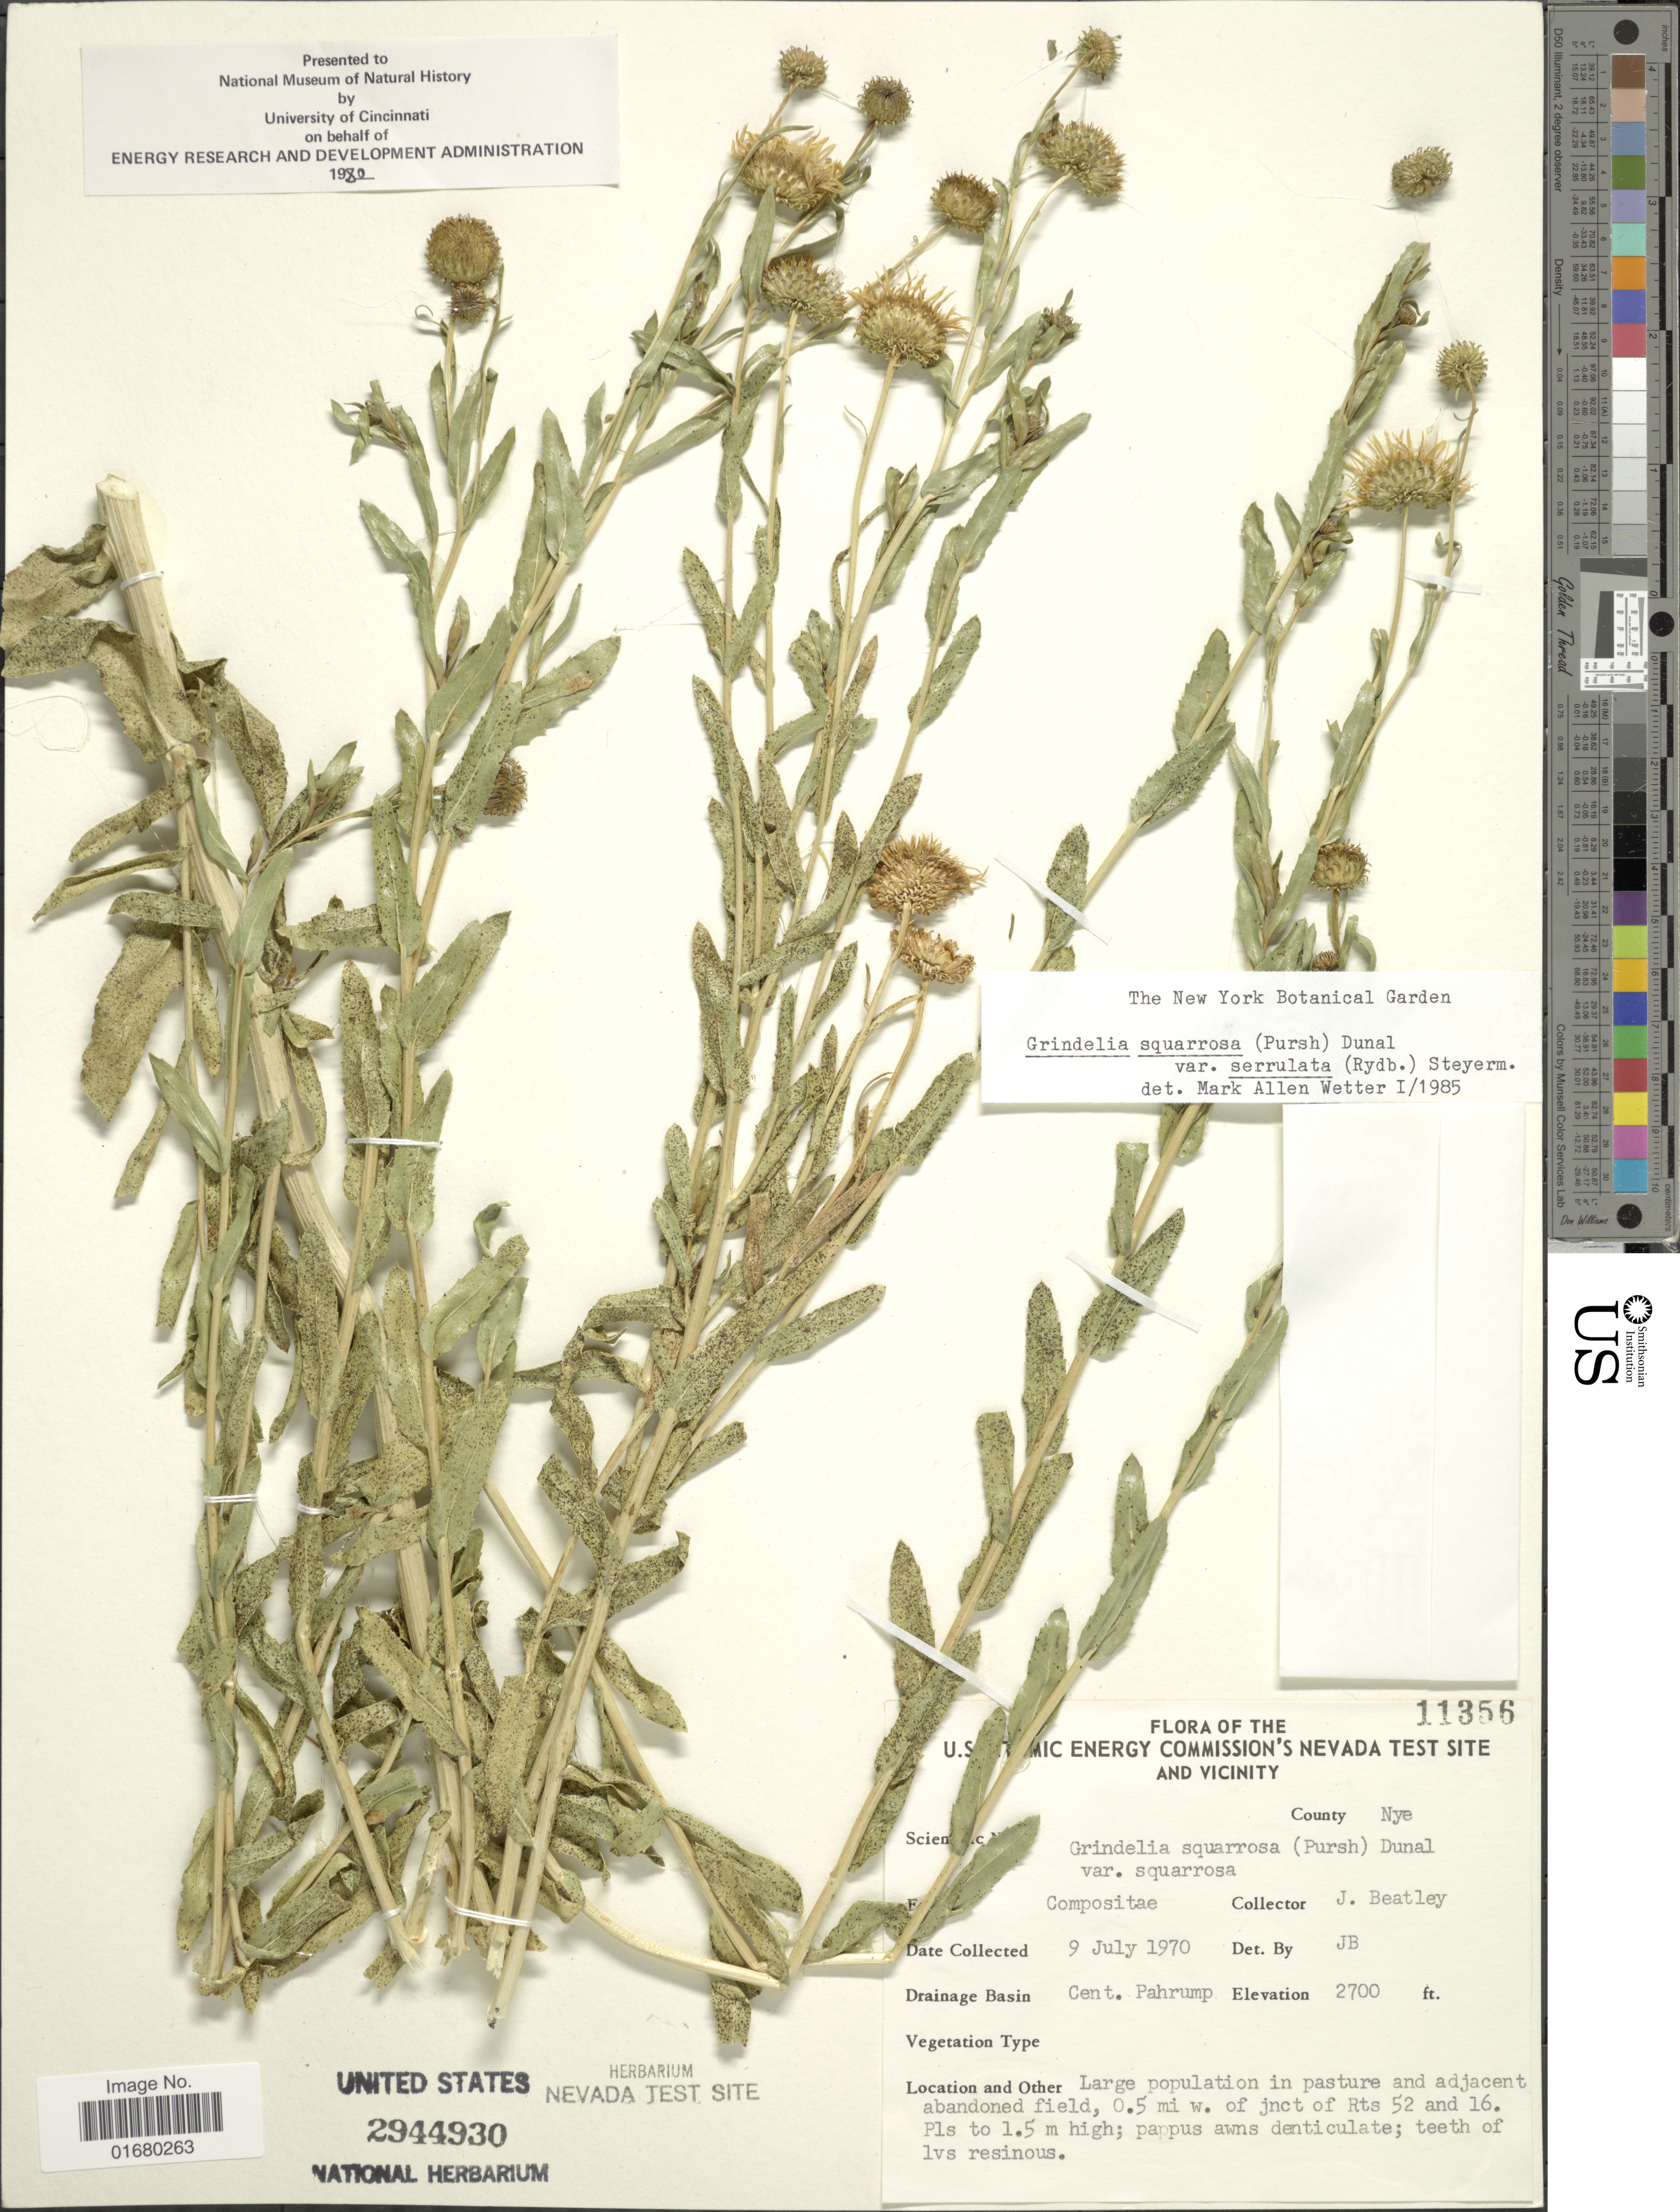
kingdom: Plantae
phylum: Tracheophyta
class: Magnoliopsida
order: Asterales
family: Asteraceae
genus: Grindelia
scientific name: Grindelia squarrosa var. serrulata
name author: (Rydb.) Steyerm.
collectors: J. C. Beatley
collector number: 11356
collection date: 1970-07-09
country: United States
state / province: Nevada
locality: U.S. Atomic Energy Commission's Nevada test site and Vicinity, Drainage Basin: Cent. Pahrump, 0.5 mi w. of jnct of Rts 52 and 16, County: Nye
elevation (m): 823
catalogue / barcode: US 2944930